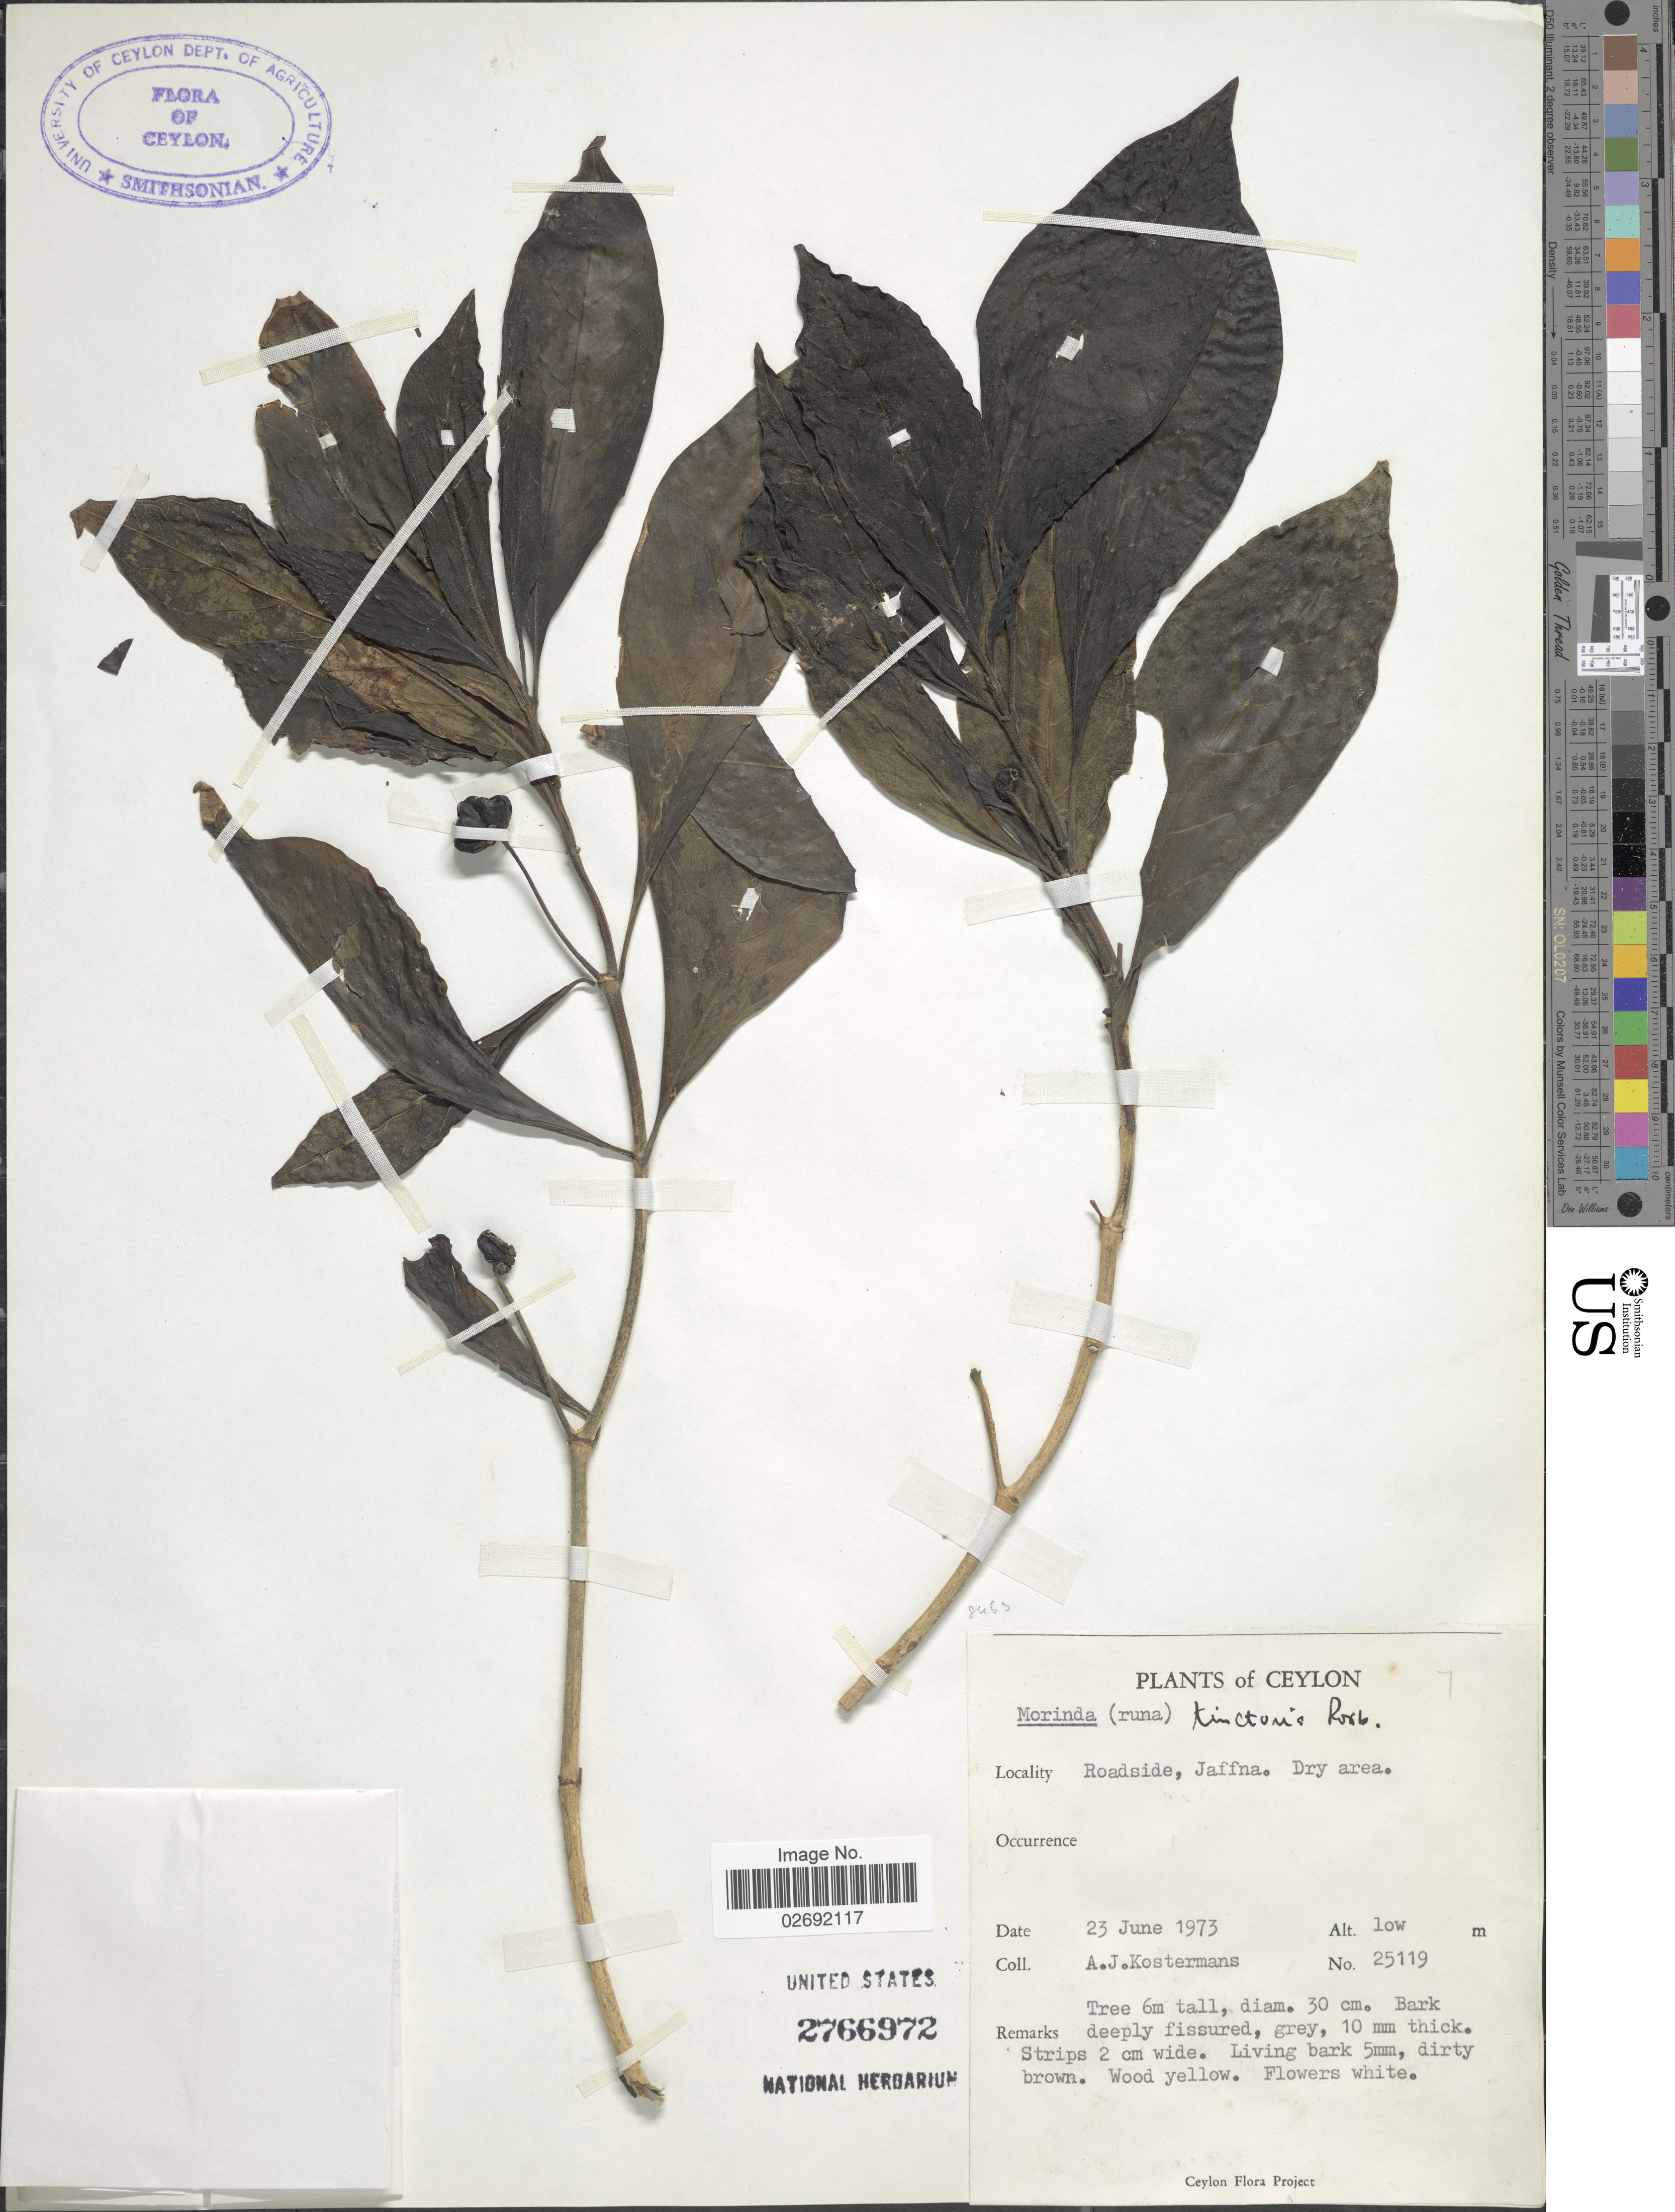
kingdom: Plantae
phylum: Tracheophyta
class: Magnoliopsida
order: Gentianales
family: Rubiaceae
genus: Morinda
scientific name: Morinda coreia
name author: Buch.-Ham.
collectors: A. J. G. Kostermans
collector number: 25119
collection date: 1973-06-23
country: Sri Lanka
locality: Ceylon, Roadside, Jaffna. Dry area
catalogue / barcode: US 2766972